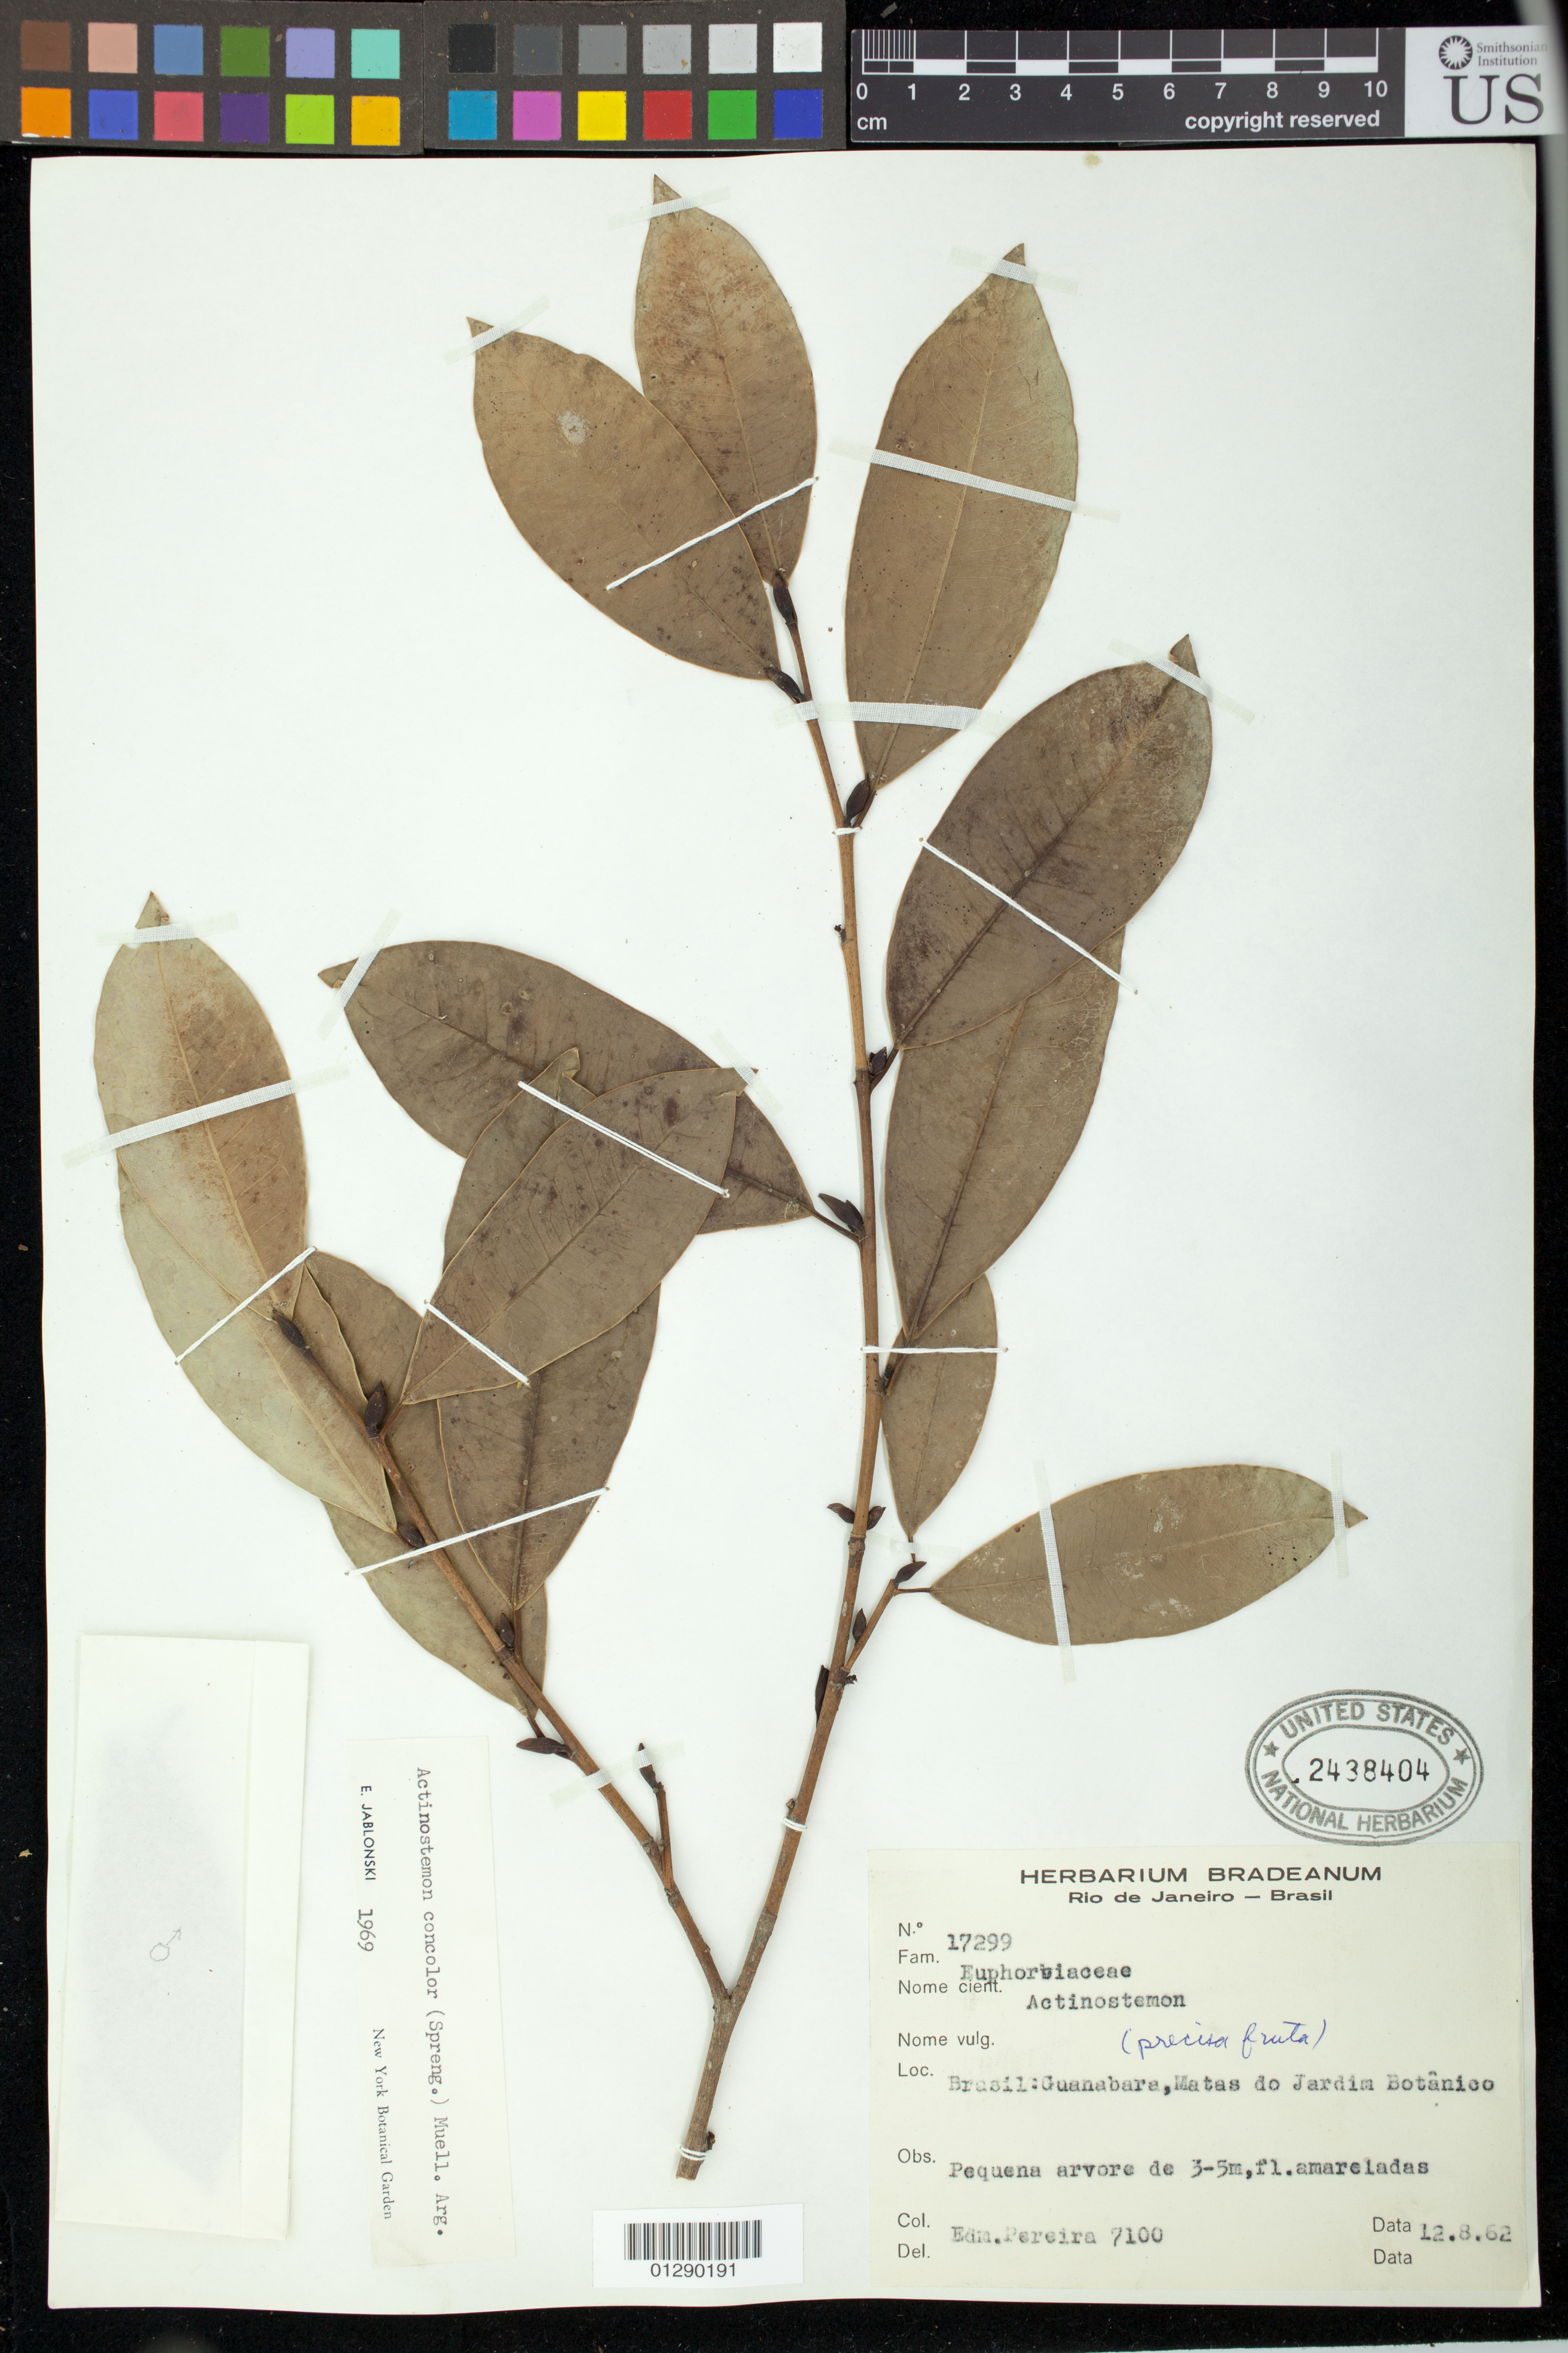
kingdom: Plantae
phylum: Tracheophyta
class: Magnoliopsida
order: Malpighiales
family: Euphorbiaceae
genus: Actinostemon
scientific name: Actinostemon concolor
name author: (Spreng.) Müll. Arg.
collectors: E. Pereira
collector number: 7100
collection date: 1962-08-12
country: Brazil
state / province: Rio de Janeiro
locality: Guanabara, Matas do Jardim Botanico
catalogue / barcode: US 2438404